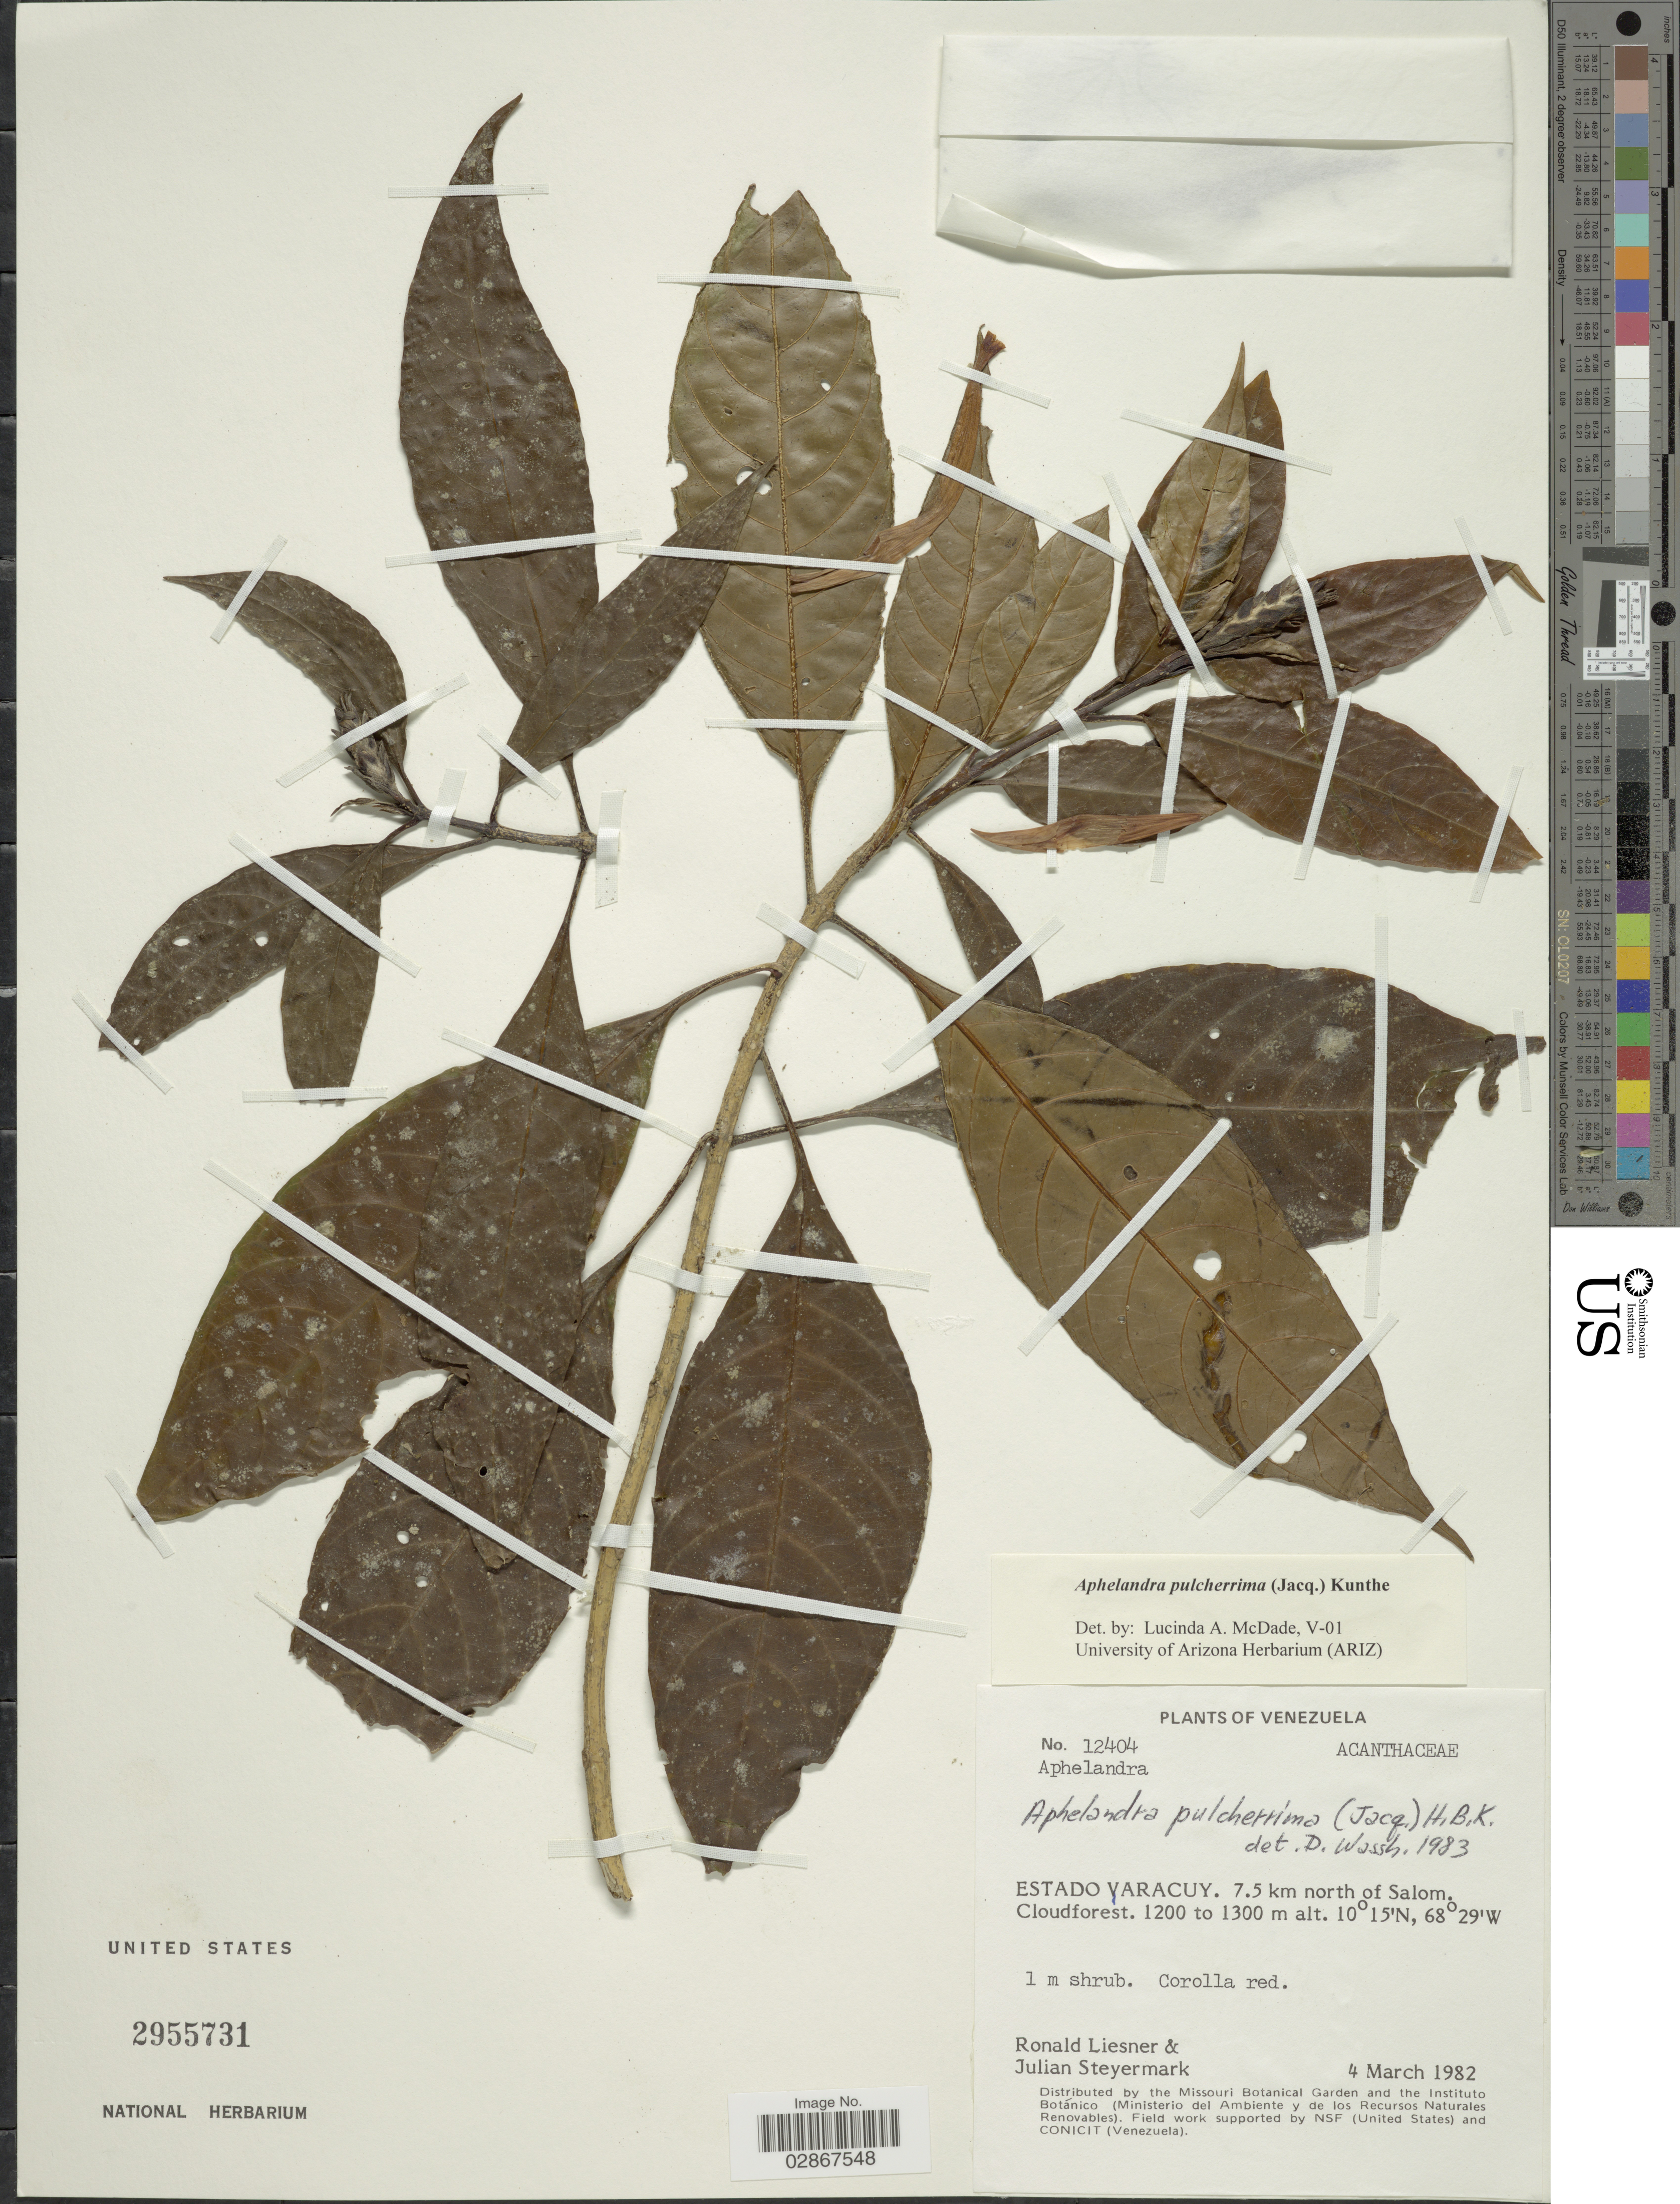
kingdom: Plantae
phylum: Tracheophyta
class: Magnoliopsida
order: Lamiales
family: Acanthaceae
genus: Aphelandra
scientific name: Aphelandra pulcherrima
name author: (Jacq.) Kunth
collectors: R. L. Liesner & J. Steyermark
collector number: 12404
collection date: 1982-03-04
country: Venezuela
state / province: Yaracuy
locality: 7.5 km north of Salom.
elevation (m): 1200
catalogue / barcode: US 2955731